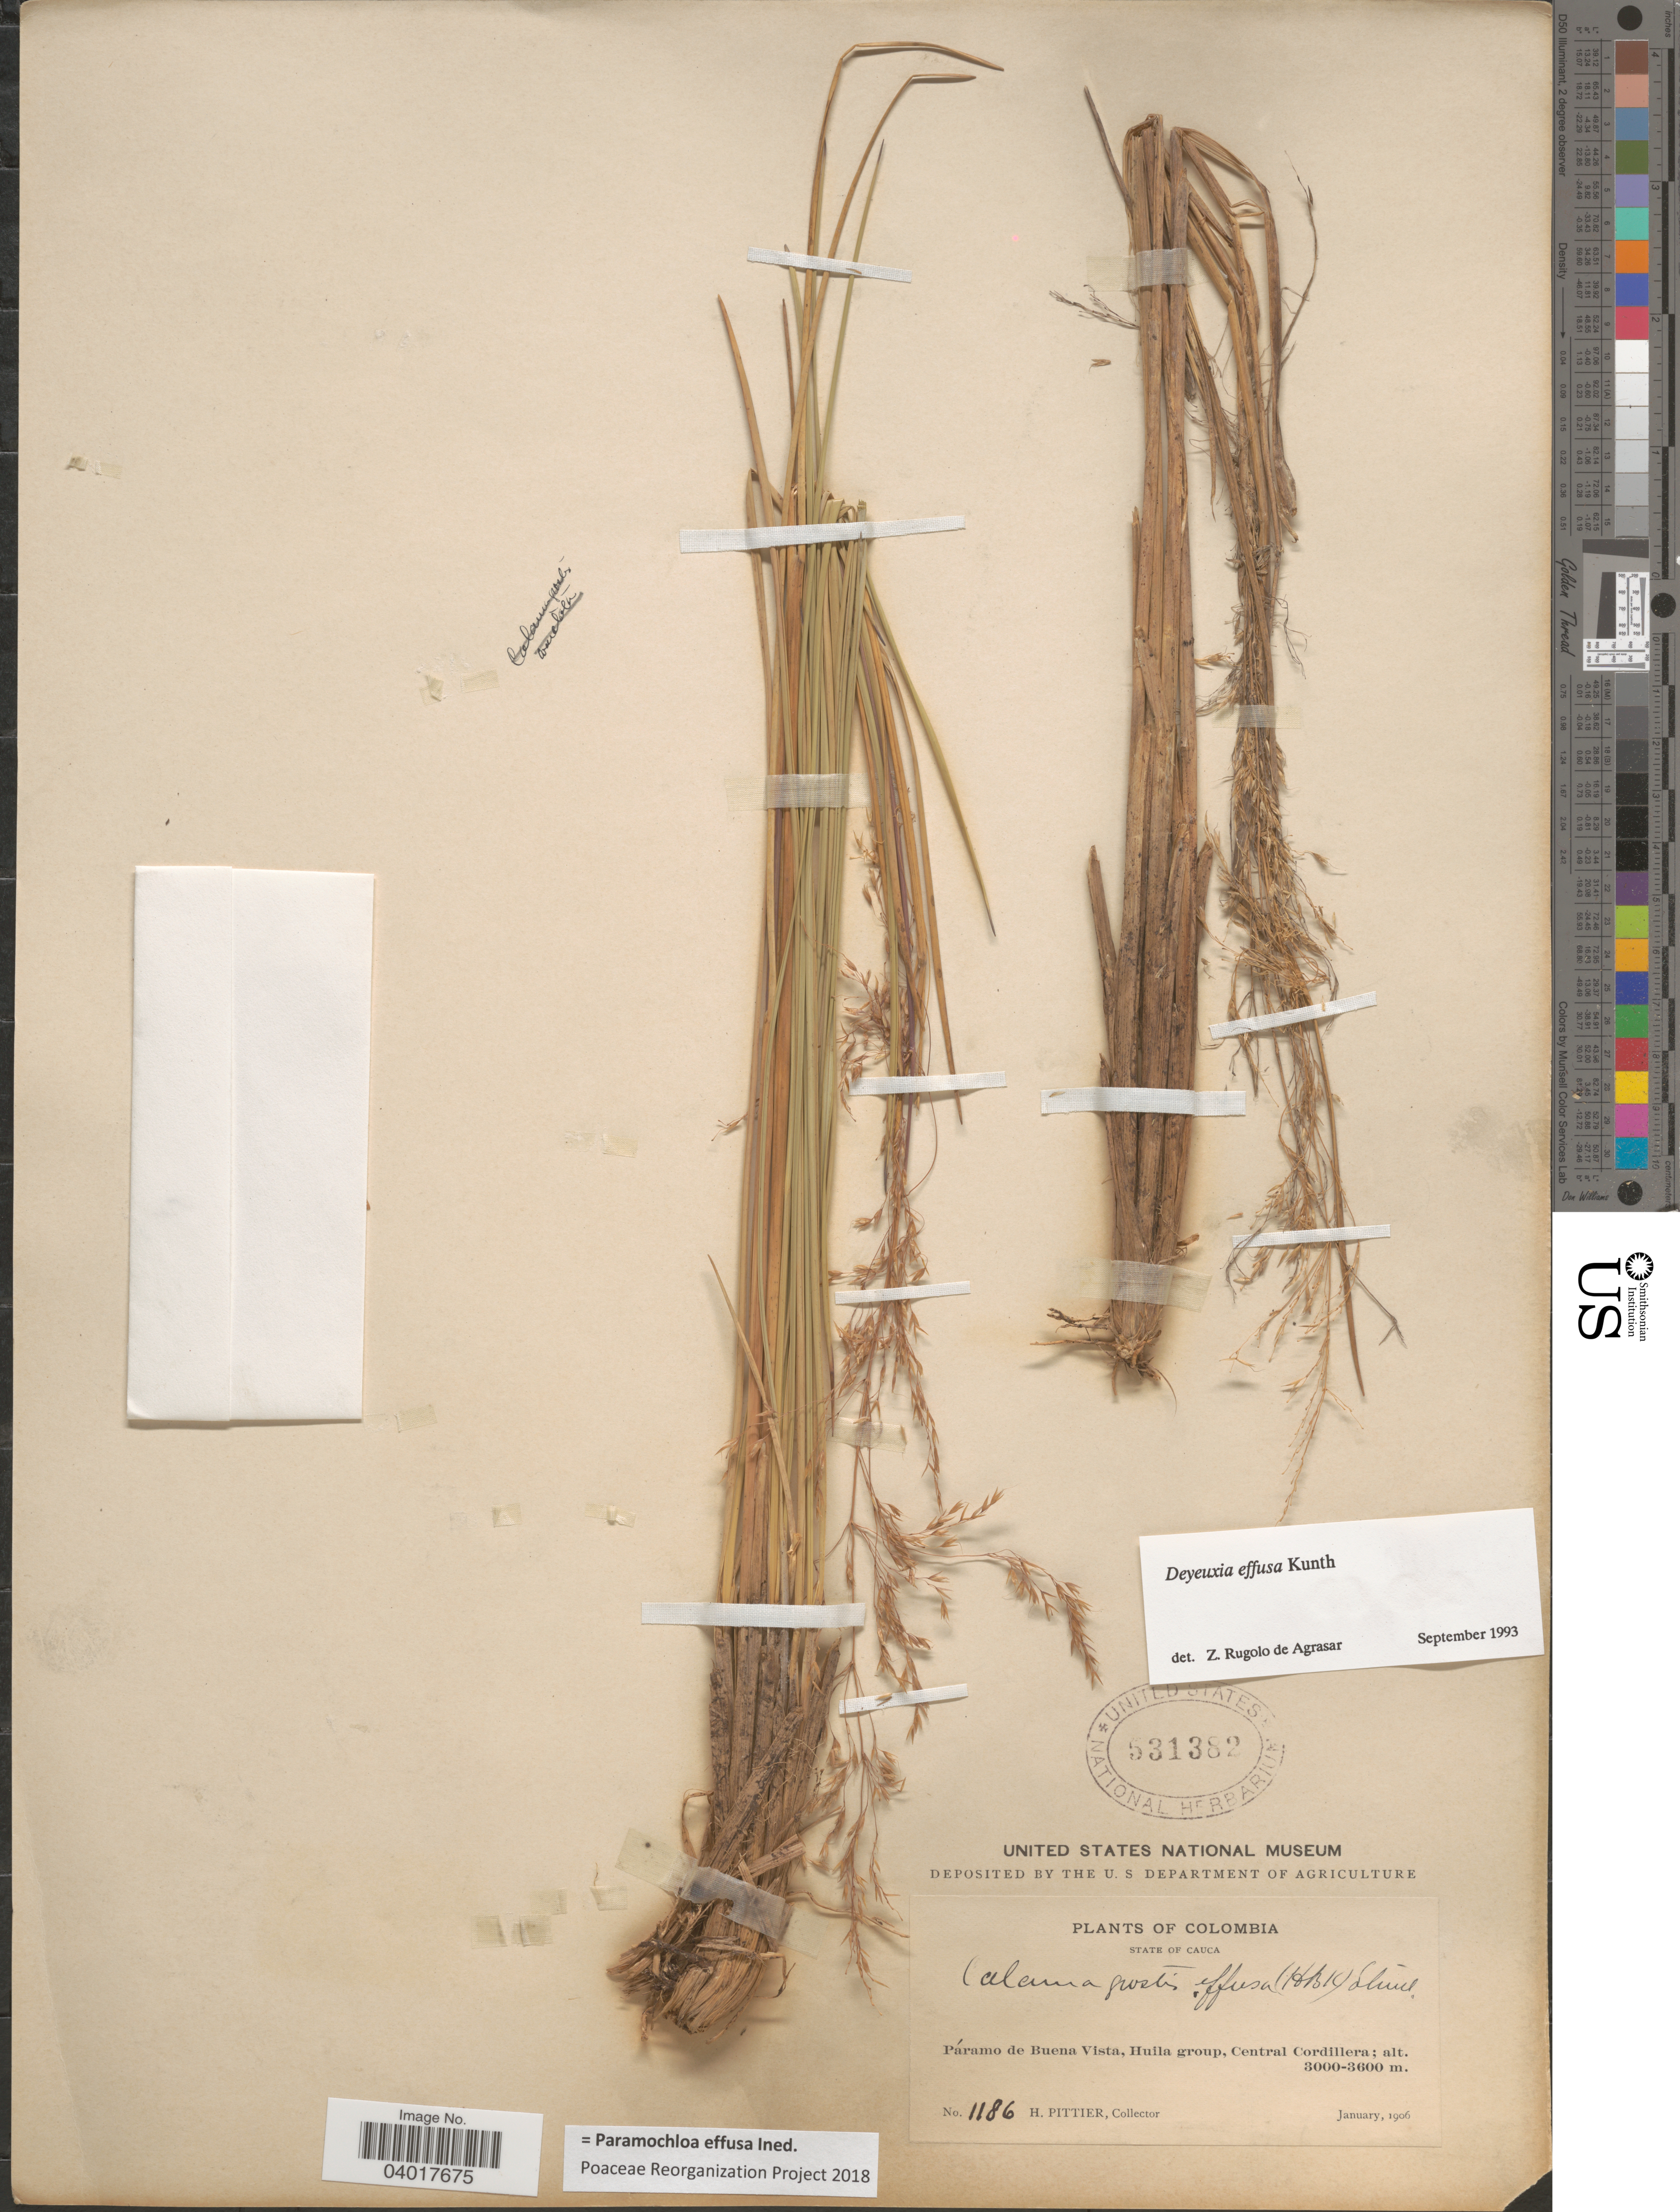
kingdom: Plantae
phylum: Tracheophyta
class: Liliopsida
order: Poales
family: Poaceae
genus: Paramochloa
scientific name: Paramochloa effusa ined.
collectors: H. F. Pittier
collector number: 1186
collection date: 1906-01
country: Colombia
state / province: Cauca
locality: Páramo de Buena Vista, Huila group, Central Cordillera.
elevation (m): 3000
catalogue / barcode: US 531382